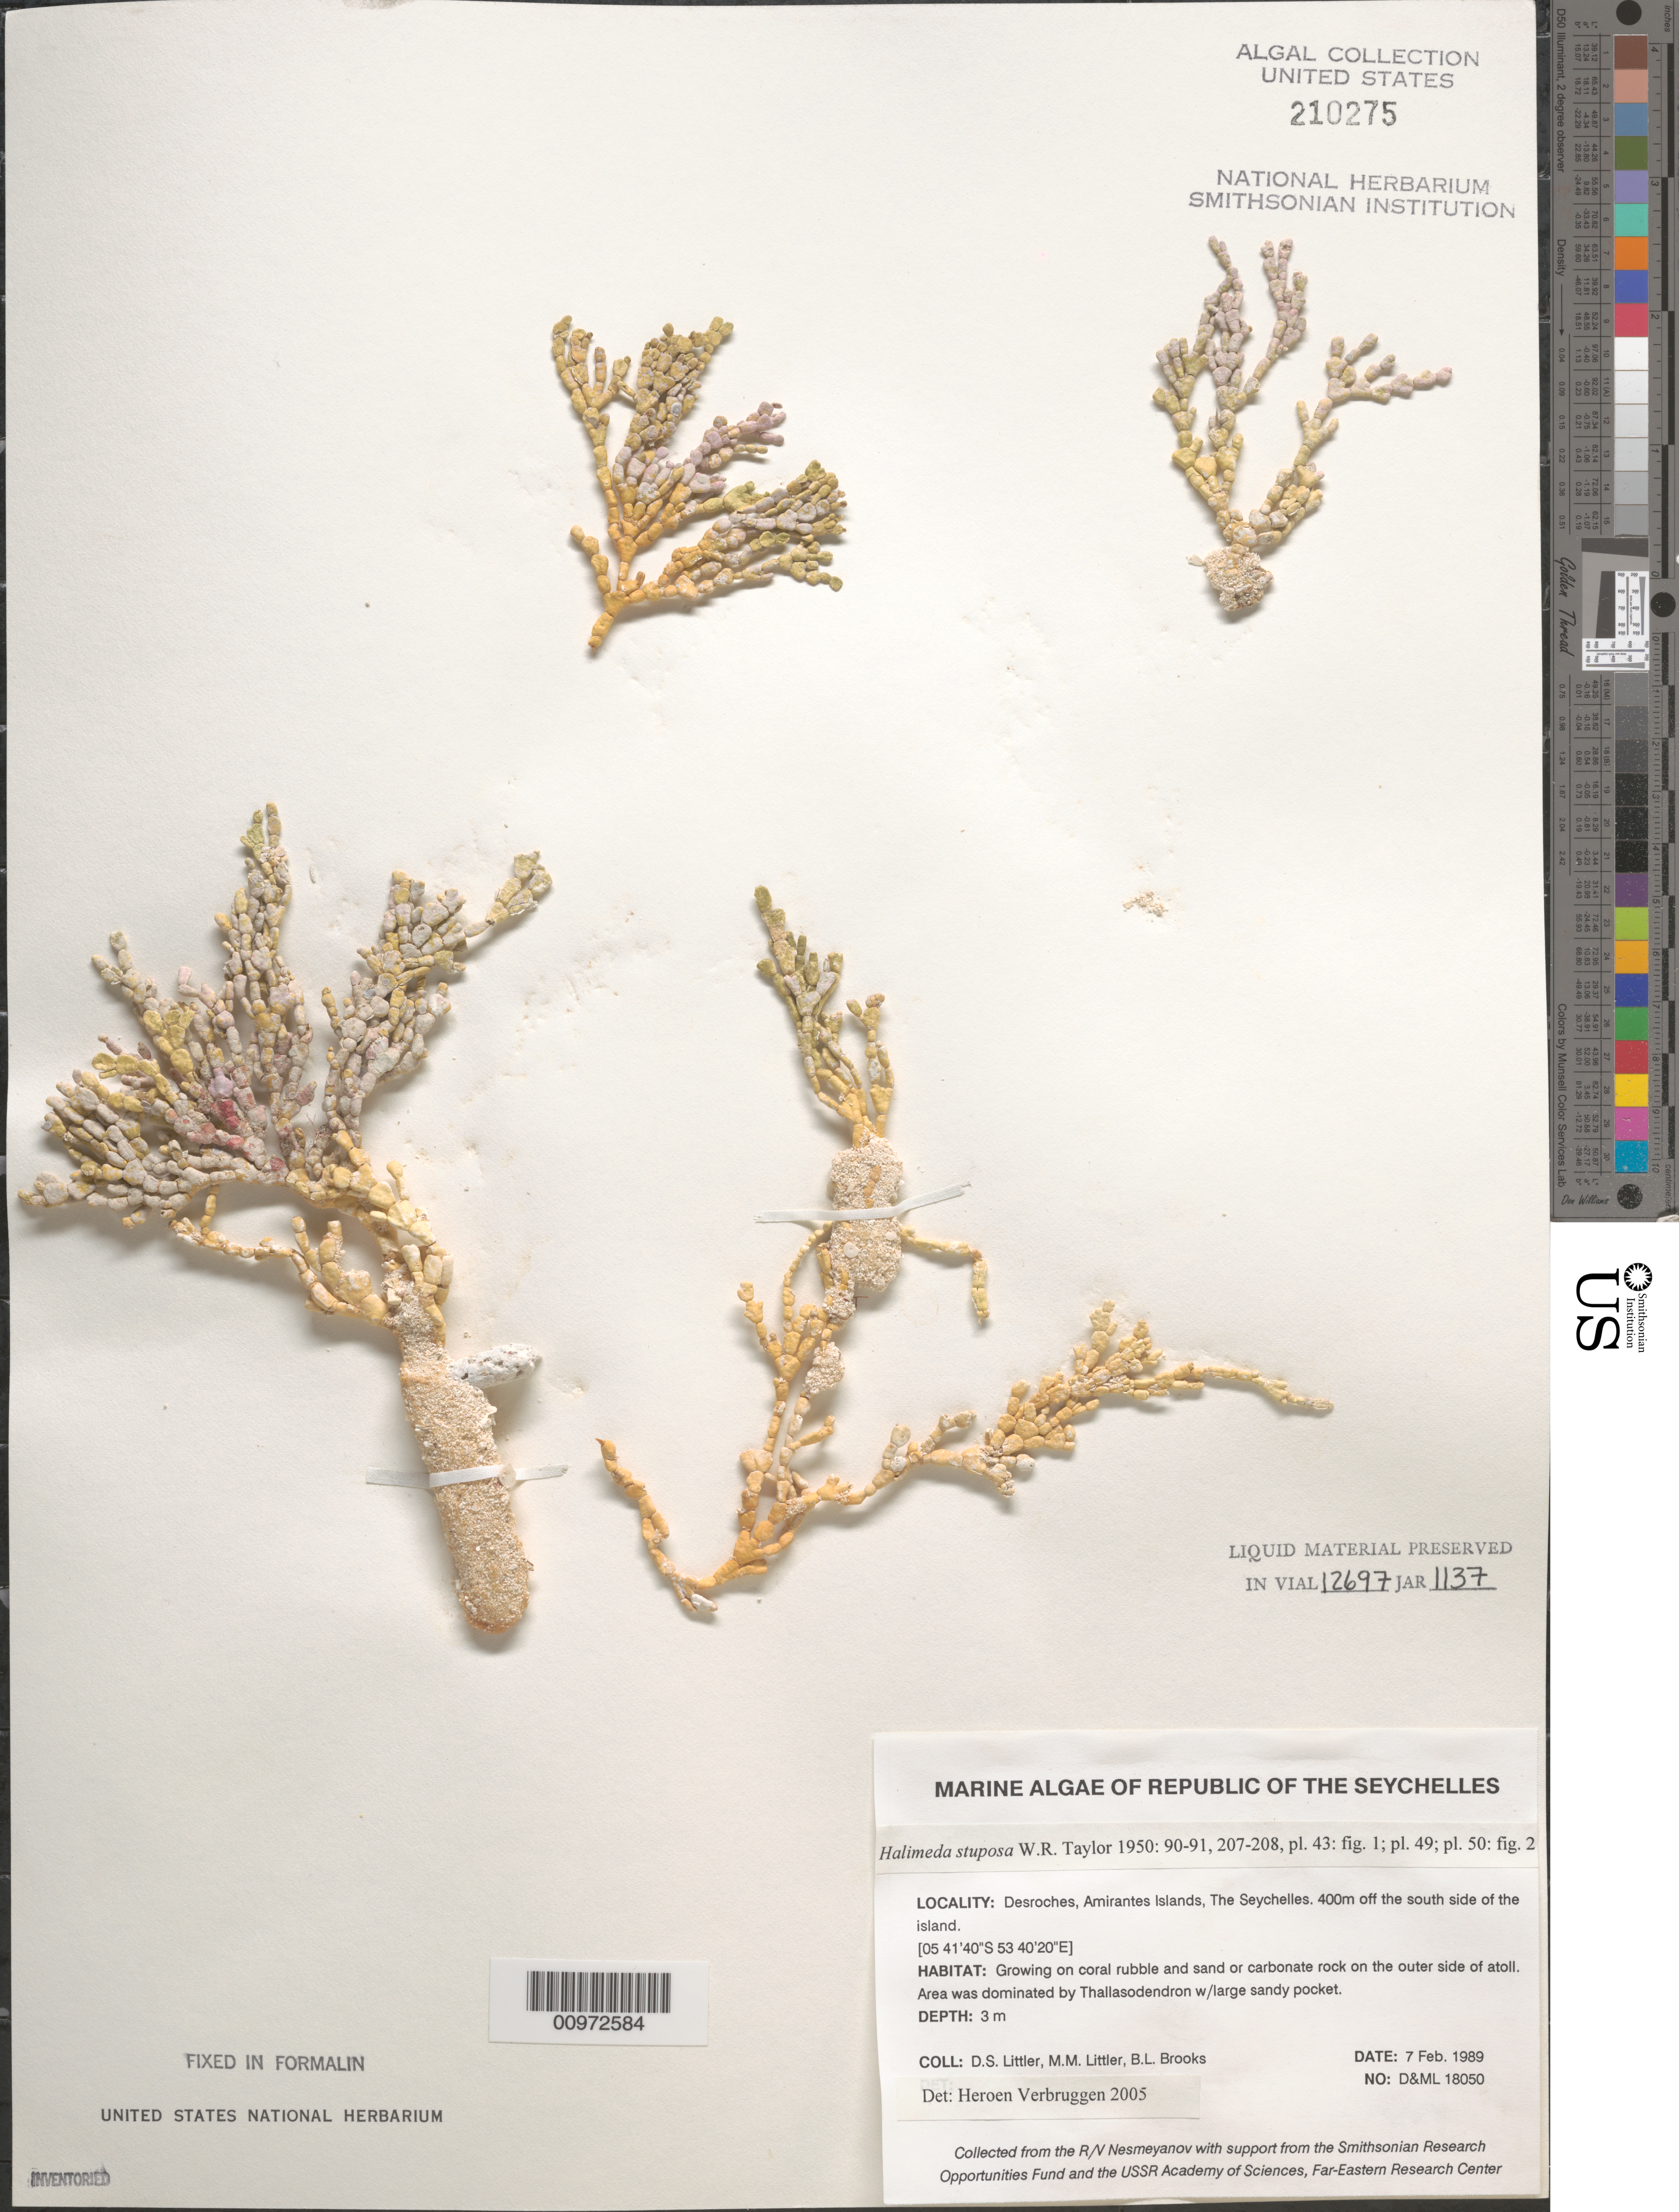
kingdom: Plantae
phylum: Chlorophyta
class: Ulvophyceae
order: Bryopsidales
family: Halimedaceae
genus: Halimeda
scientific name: Halimeda stuposa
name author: W.R. Taylor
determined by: Verbruggen, H.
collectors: D. S. Littler, M. M. Littler & B. Brooks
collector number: D&ML 18050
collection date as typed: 07 Feb 1989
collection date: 1989-02-07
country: Seychelles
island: Desroches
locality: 400 meters off south side of island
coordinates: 05 41'40"S, 53 40'20"E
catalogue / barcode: US 210275